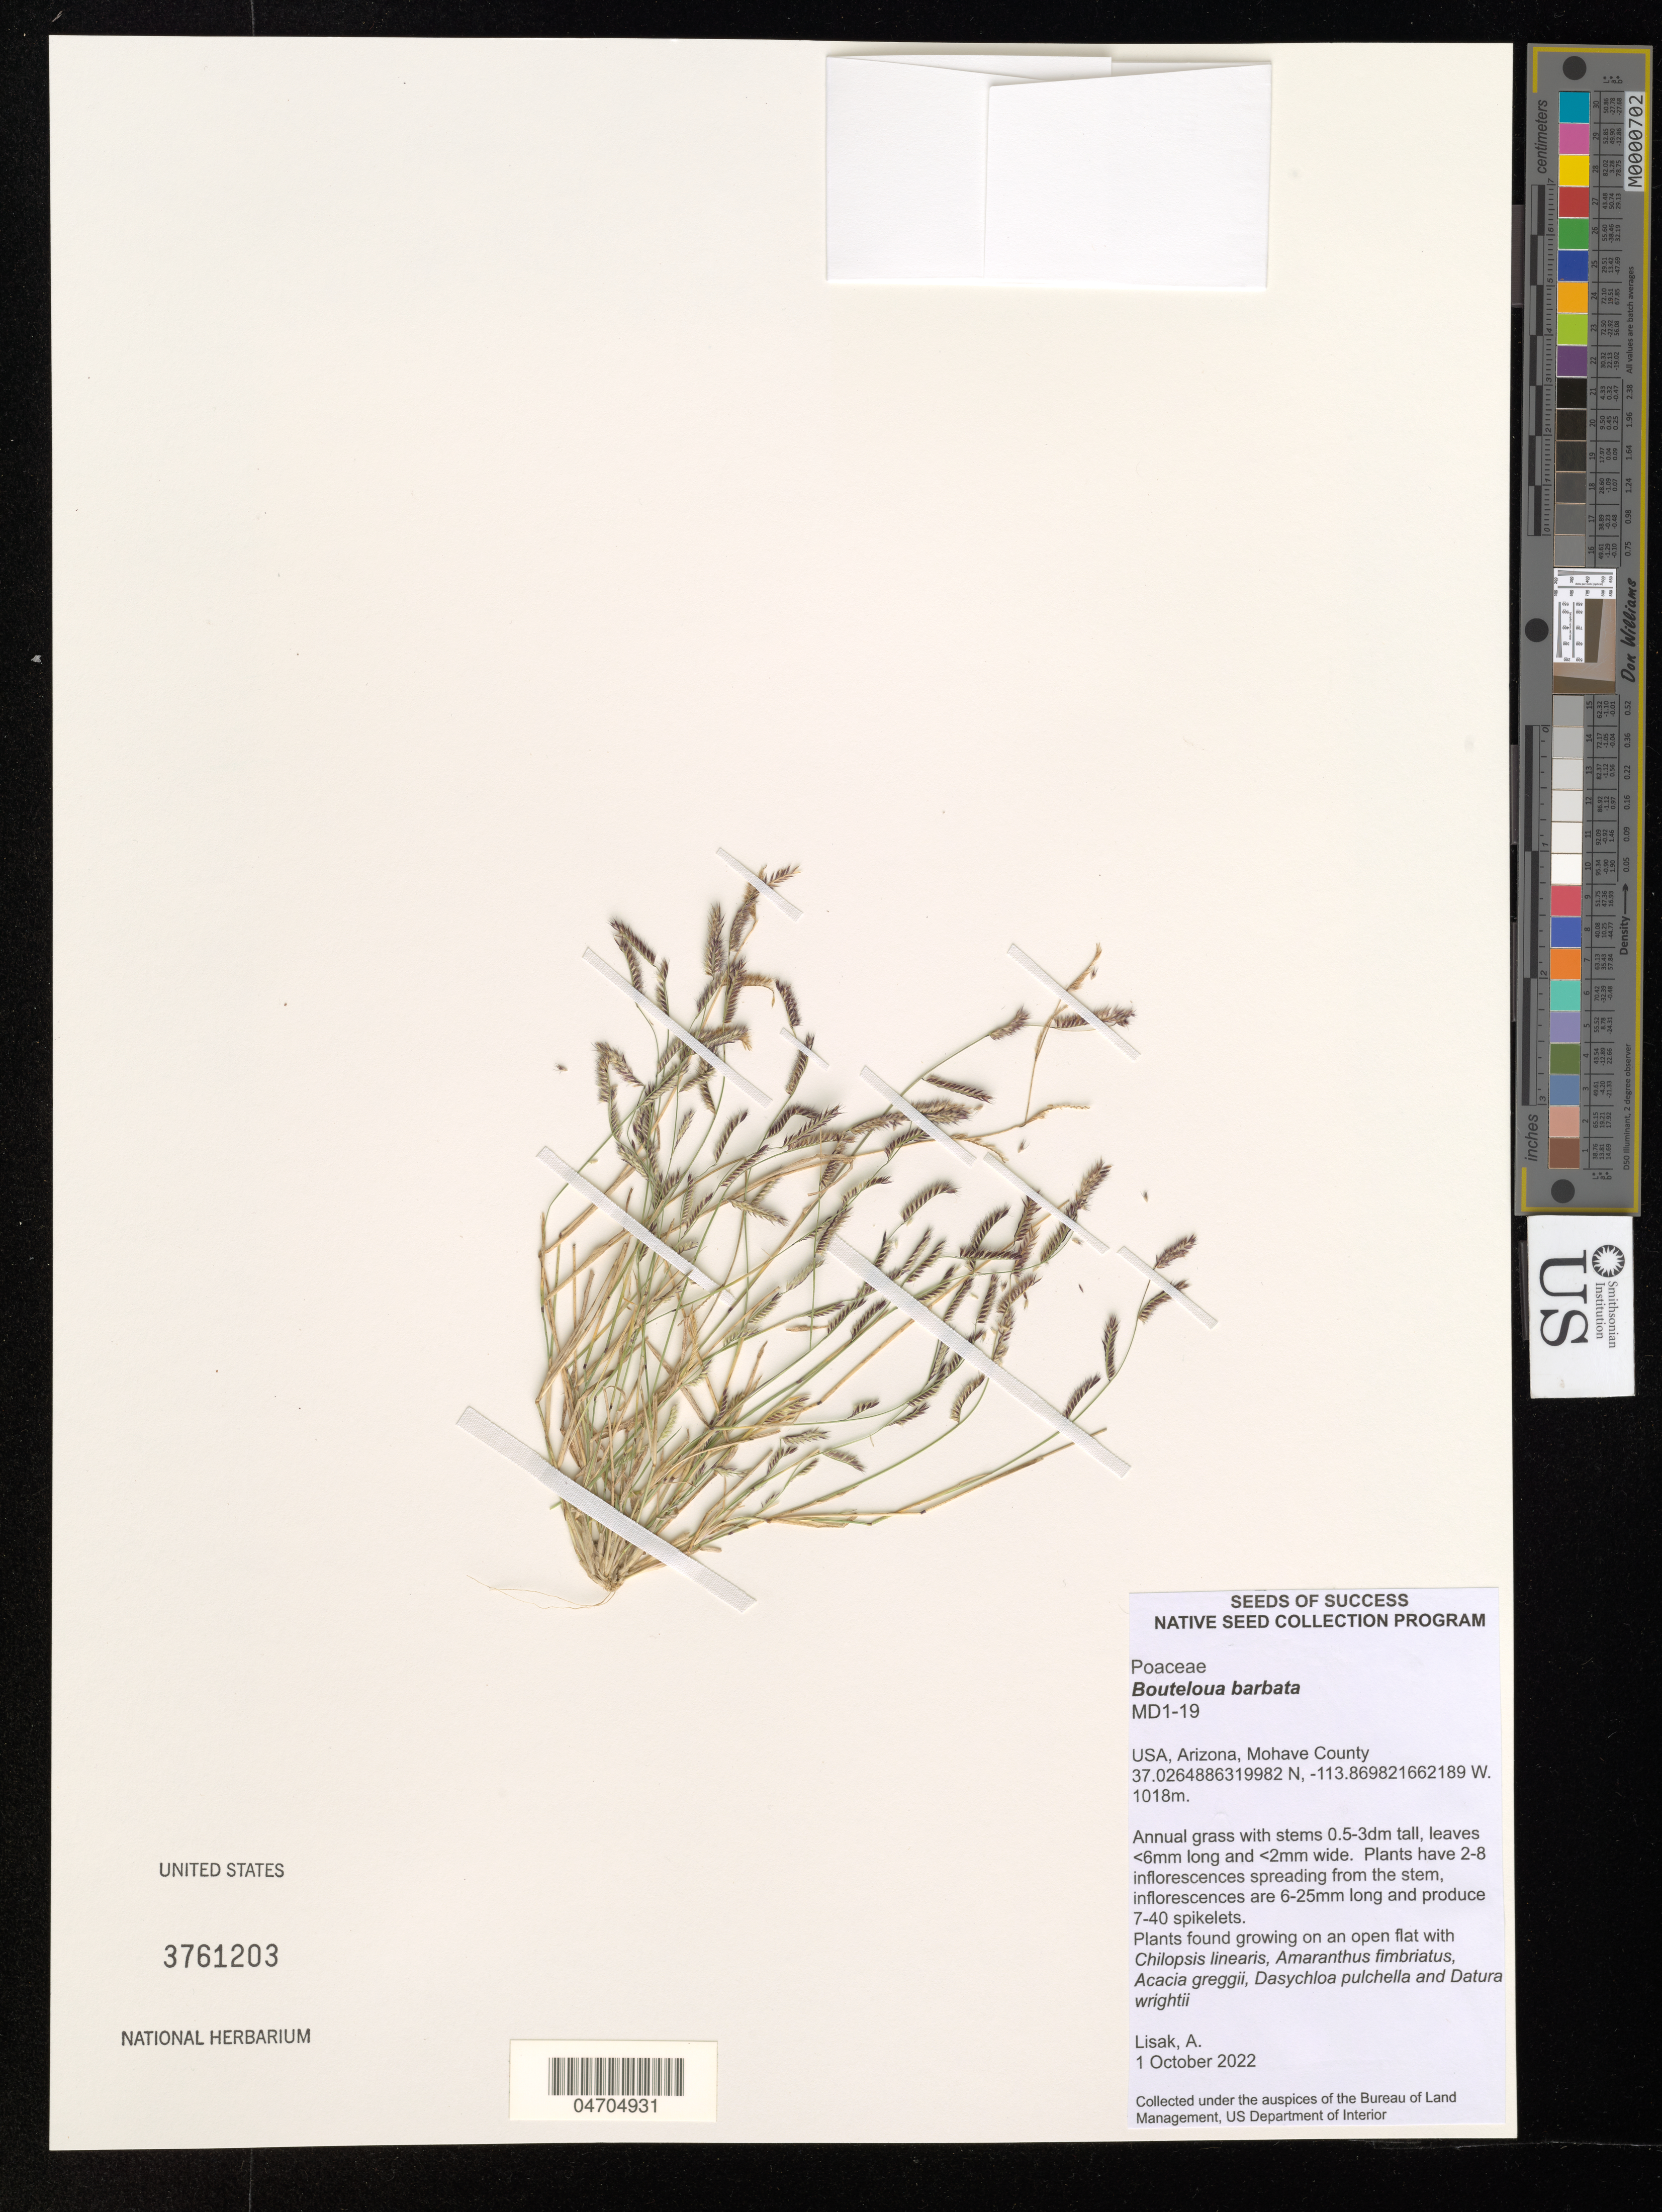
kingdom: Plantae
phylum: Tracheophyta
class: Liliopsida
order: Poales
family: Poaceae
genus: Bouteloua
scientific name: Bouteloua barbata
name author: Lag.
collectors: A. Lisak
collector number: MD1-19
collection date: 2022-10-01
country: United States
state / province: Arizona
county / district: Mohave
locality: Mohave County.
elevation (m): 1018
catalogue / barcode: US 3761203